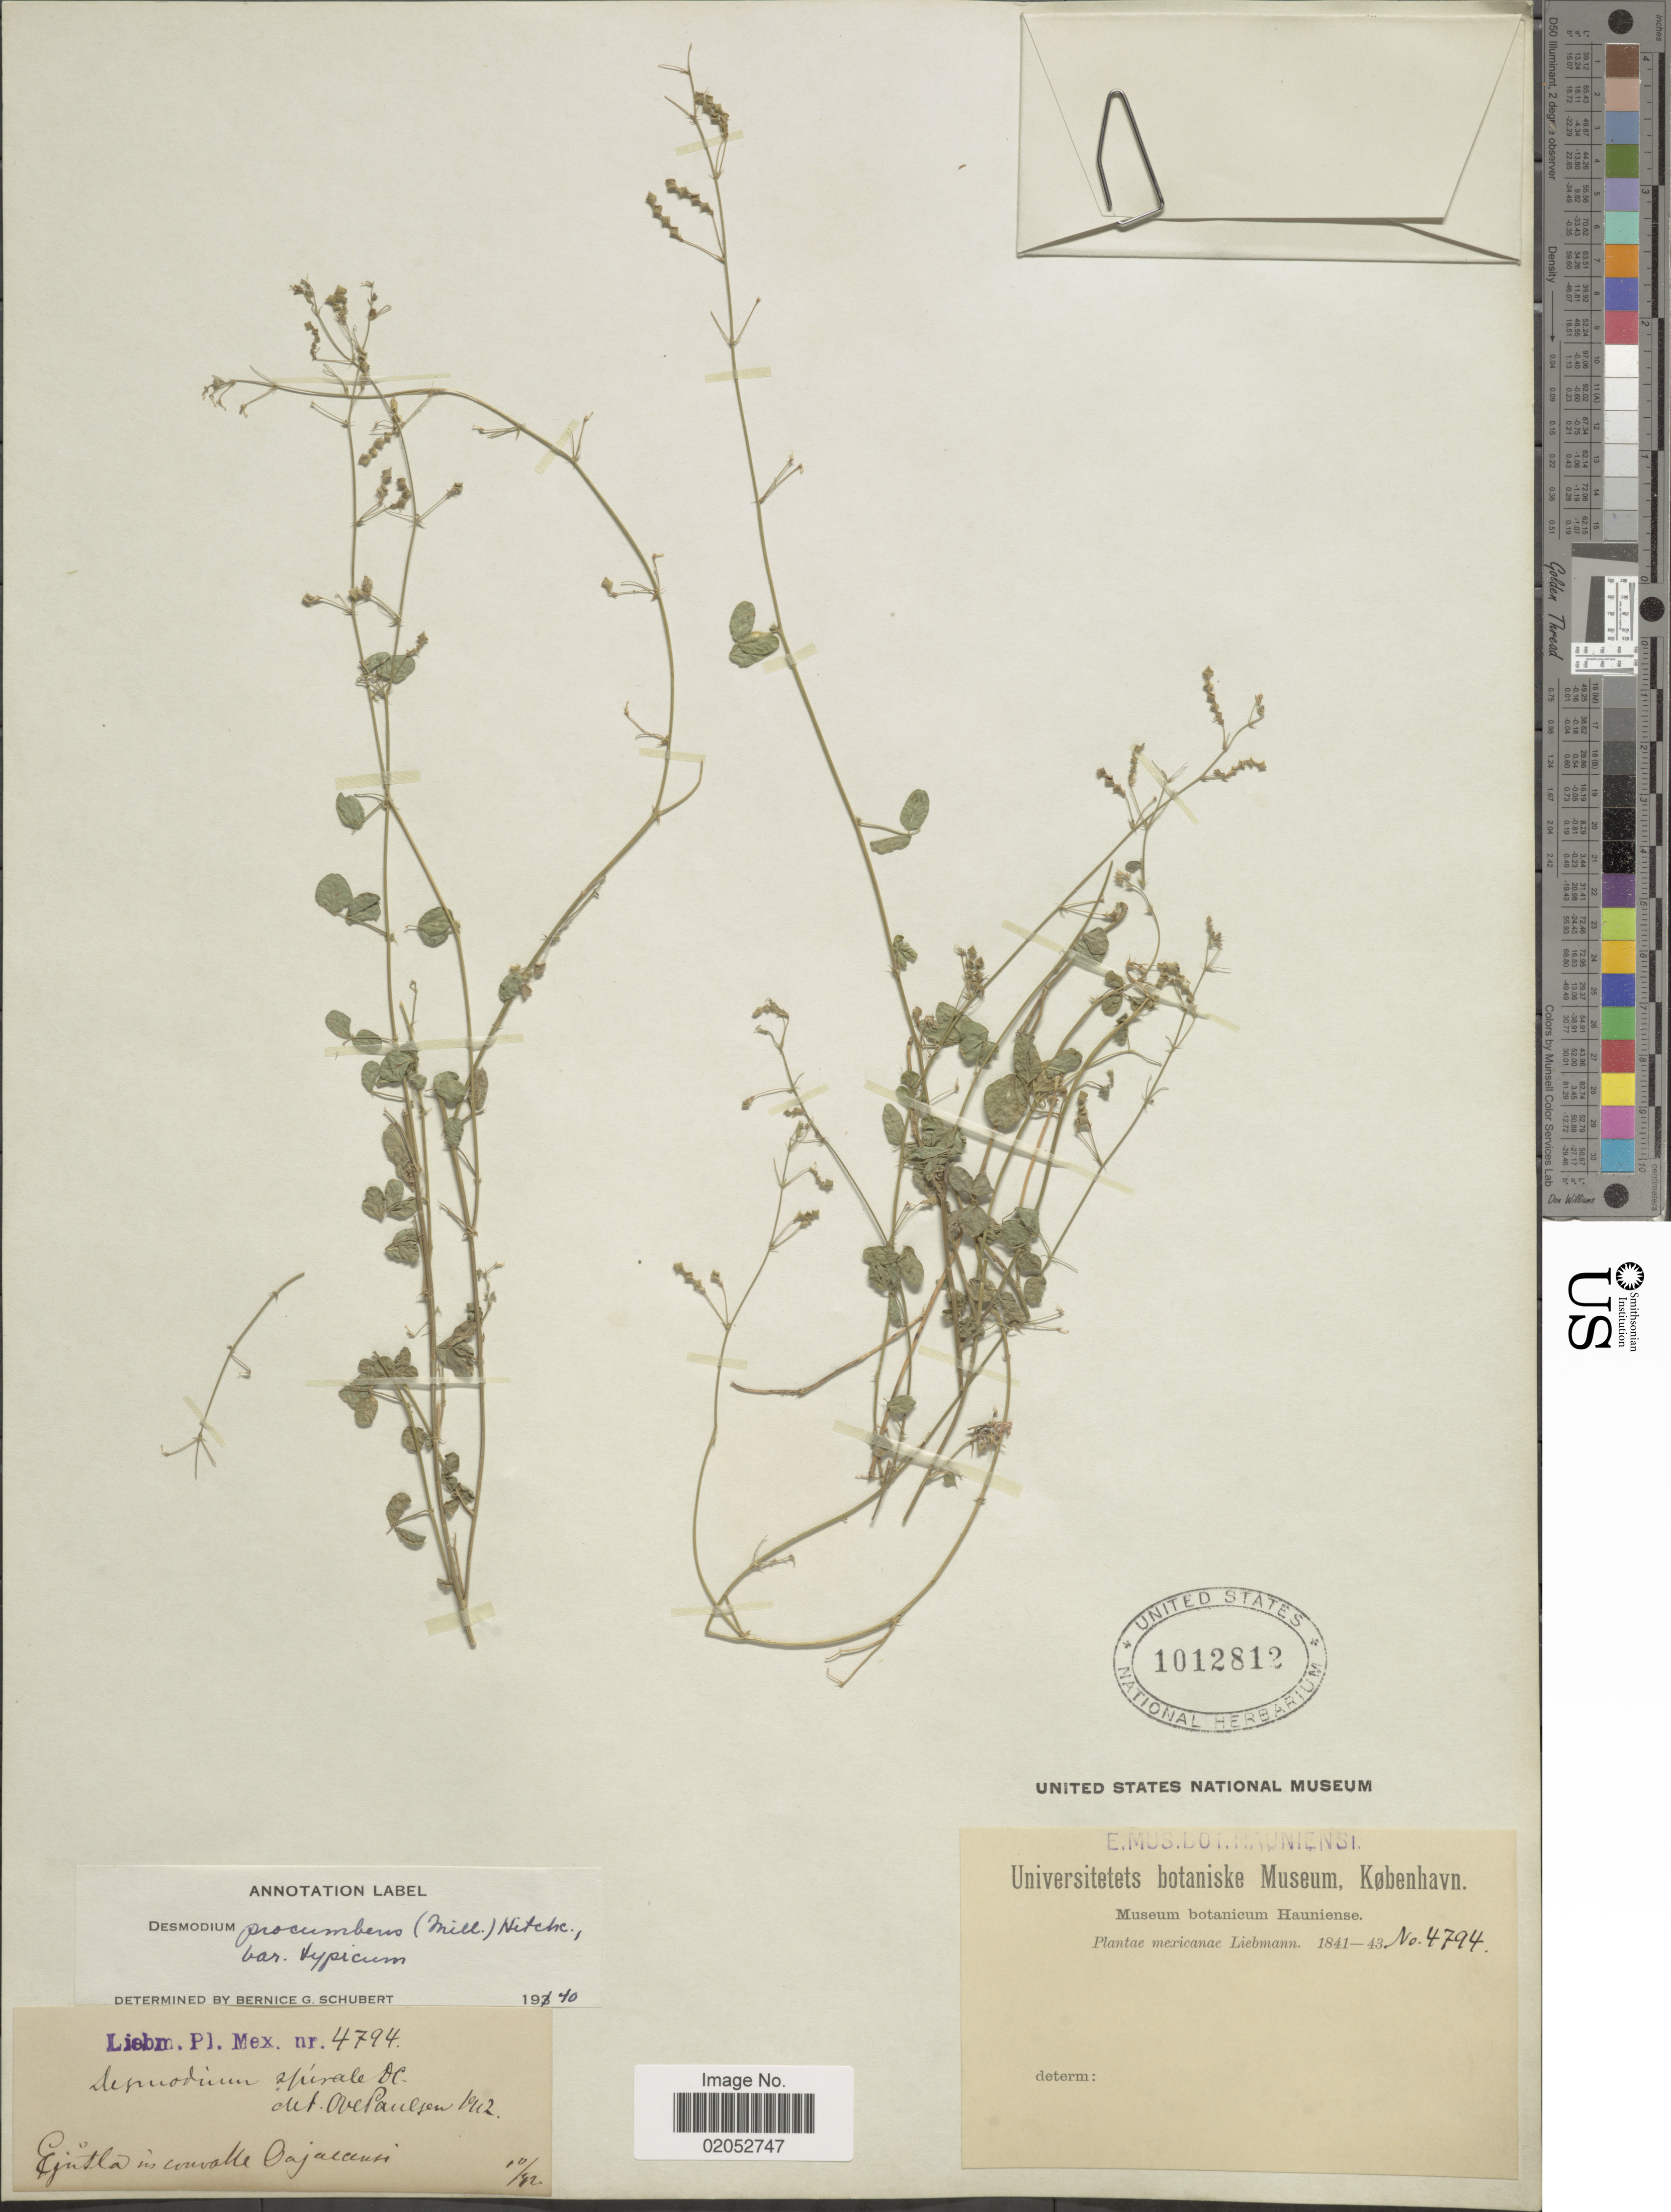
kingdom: Plantae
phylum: Tracheophyta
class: Magnoliopsida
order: Fabales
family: Fabaceae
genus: Desmodium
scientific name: Desmodium procumbens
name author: (Mill.) Hitchc.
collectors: Liebmann, --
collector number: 4794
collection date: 1842-10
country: Mexico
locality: Gjutla in con valle Oajacani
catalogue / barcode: US 1012812